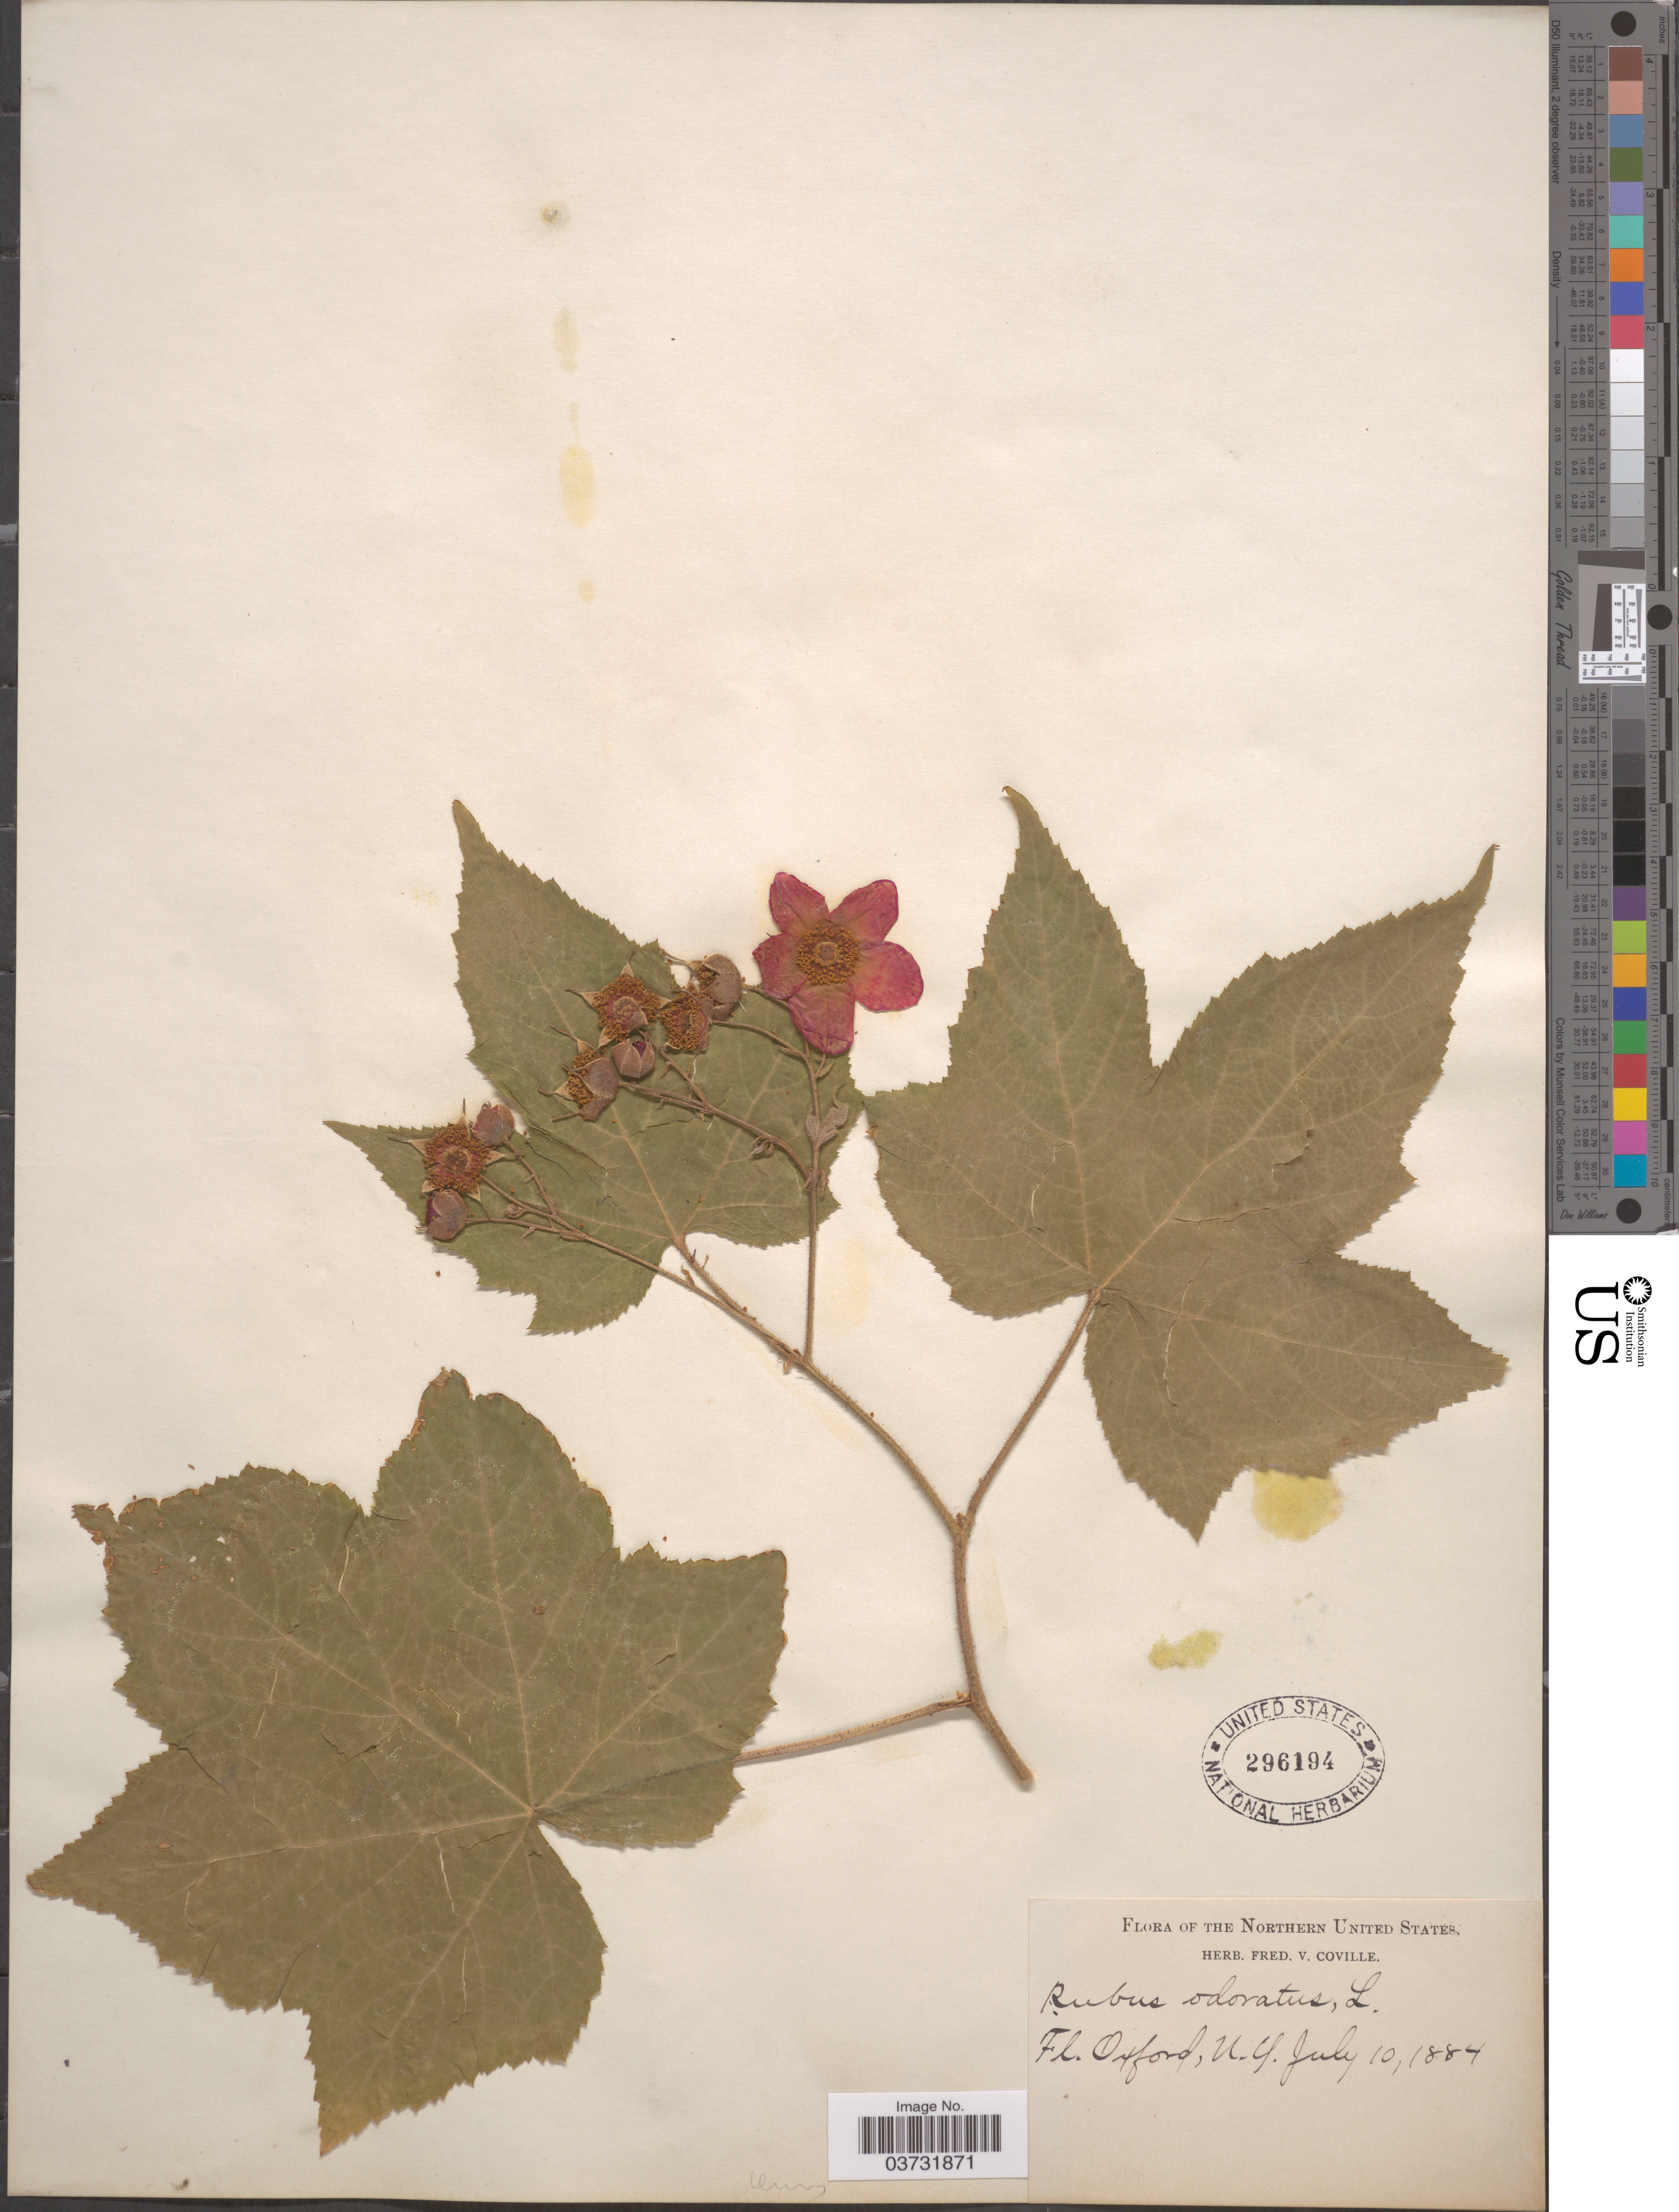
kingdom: Plantae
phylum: Tracheophyta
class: Magnoliopsida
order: Rosales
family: Rosaceae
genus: Rubus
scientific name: Rubus odoratus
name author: L.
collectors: F. V. Coville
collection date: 1884-07-10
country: United States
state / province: New York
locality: Northern United States. Fl. Oxford.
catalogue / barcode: US 296194